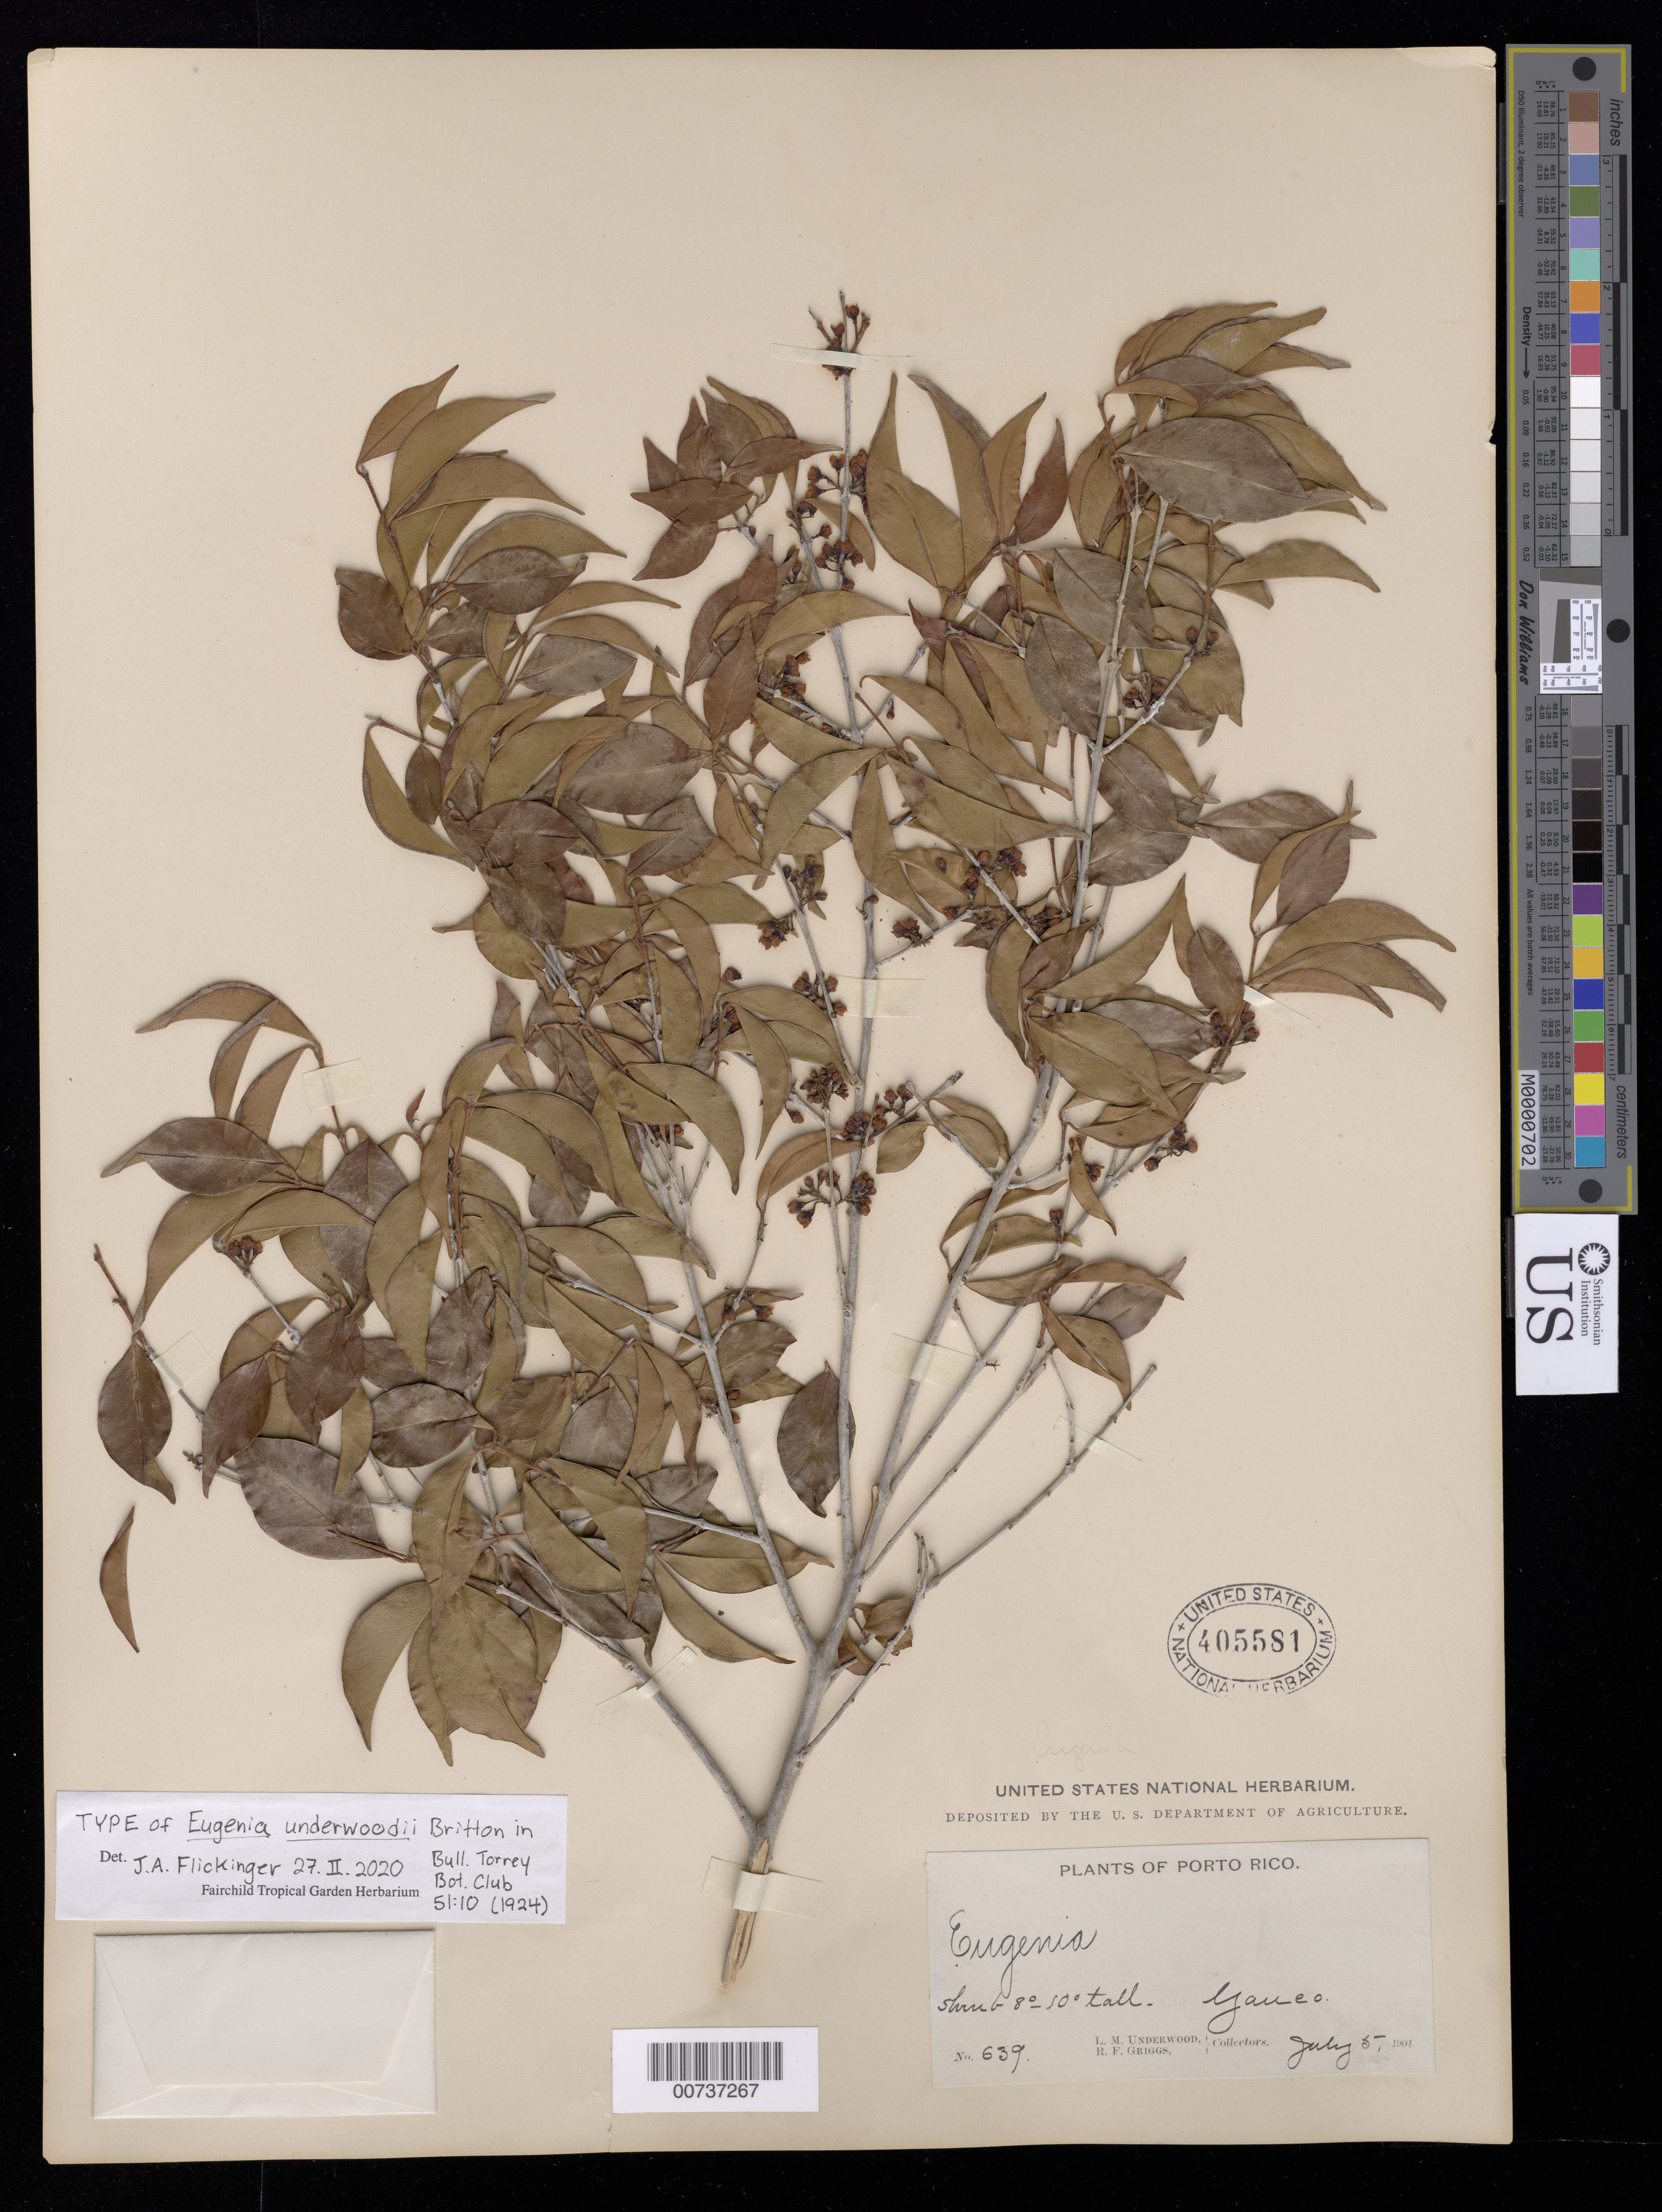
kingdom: Plantae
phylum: Tracheophyta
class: Magnoliopsida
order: Myrtales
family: Myrtaceae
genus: Eugenia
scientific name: Eugenia underwoodii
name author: Britton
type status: Isotype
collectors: L. M. Underwood & R. F. Griggs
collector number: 639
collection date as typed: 05 Jul 1901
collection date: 1901-07-05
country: Puerto Rico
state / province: Yauco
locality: Yauco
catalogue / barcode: US 405581